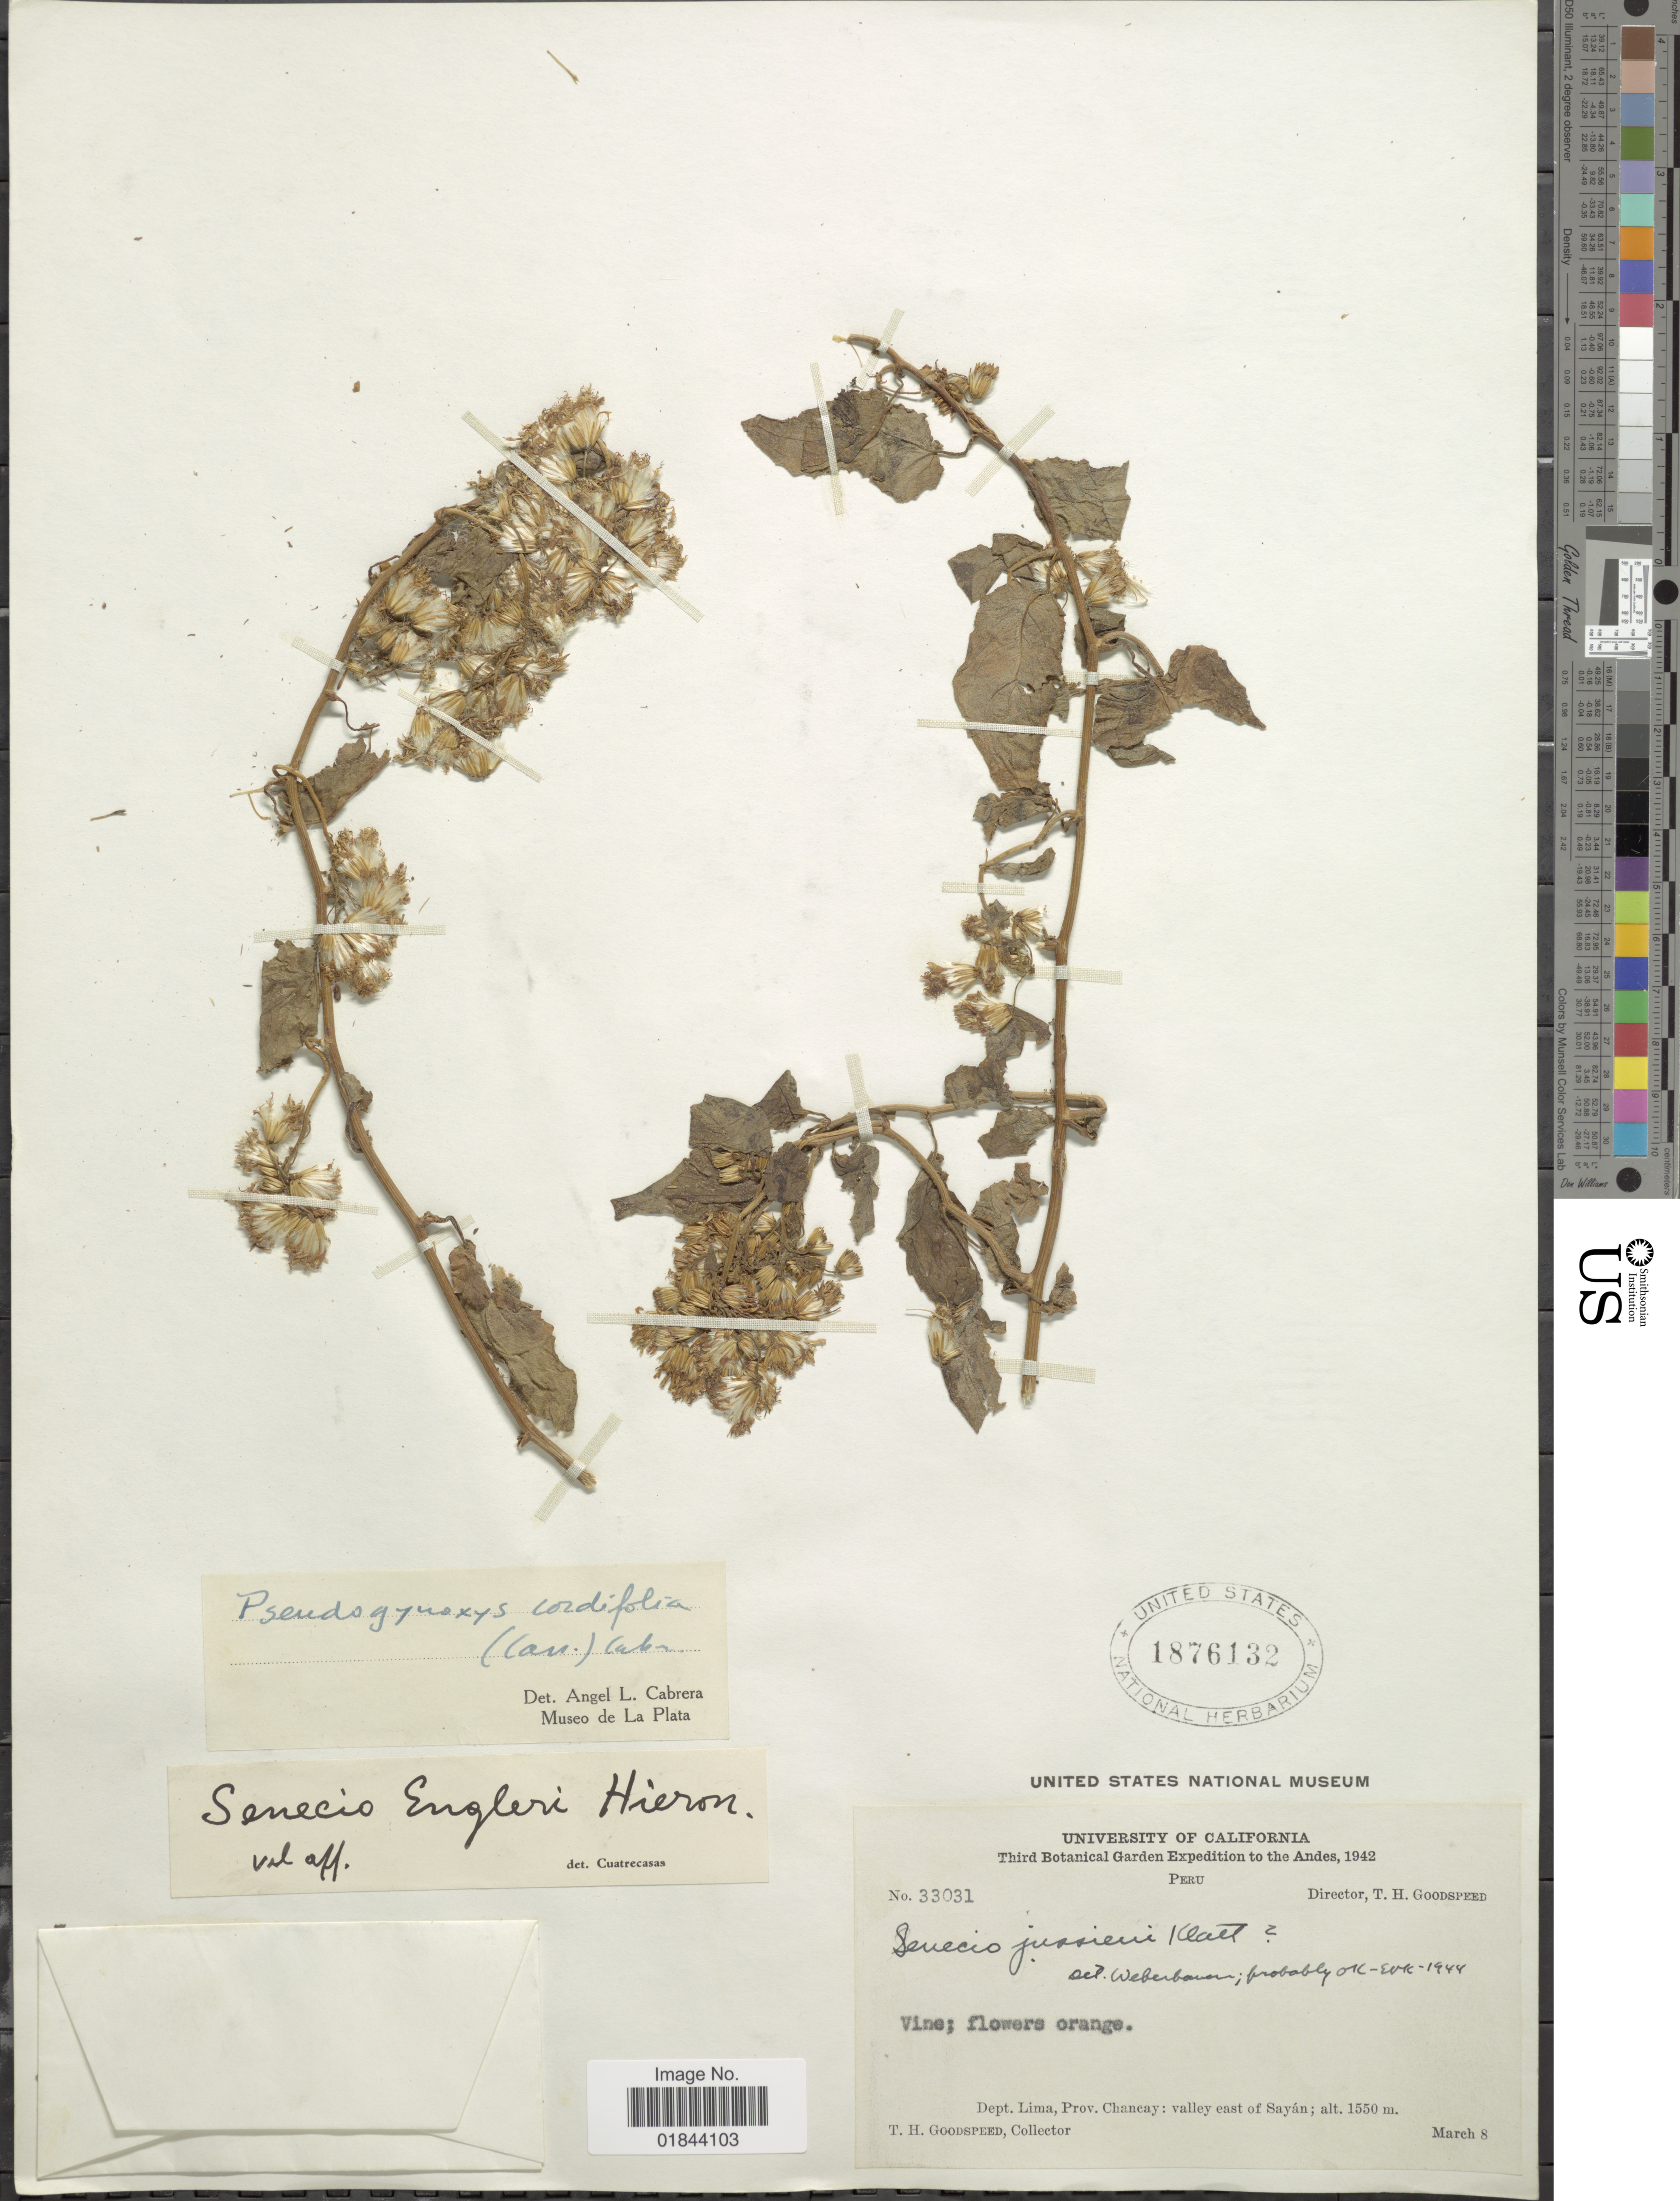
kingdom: Plantae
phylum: Tracheophyta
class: Magnoliopsida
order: Asterales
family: Asteraceae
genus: Pseudogynoxys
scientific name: Pseudogynoxys cordifolia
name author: (Cass.) Cabrera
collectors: T. Goodspeed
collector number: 33031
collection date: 1942-03-08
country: Peru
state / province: Lima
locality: Dept. Lima, Prov. Chancay: valley east of Sayán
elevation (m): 1550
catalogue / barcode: US 1876132